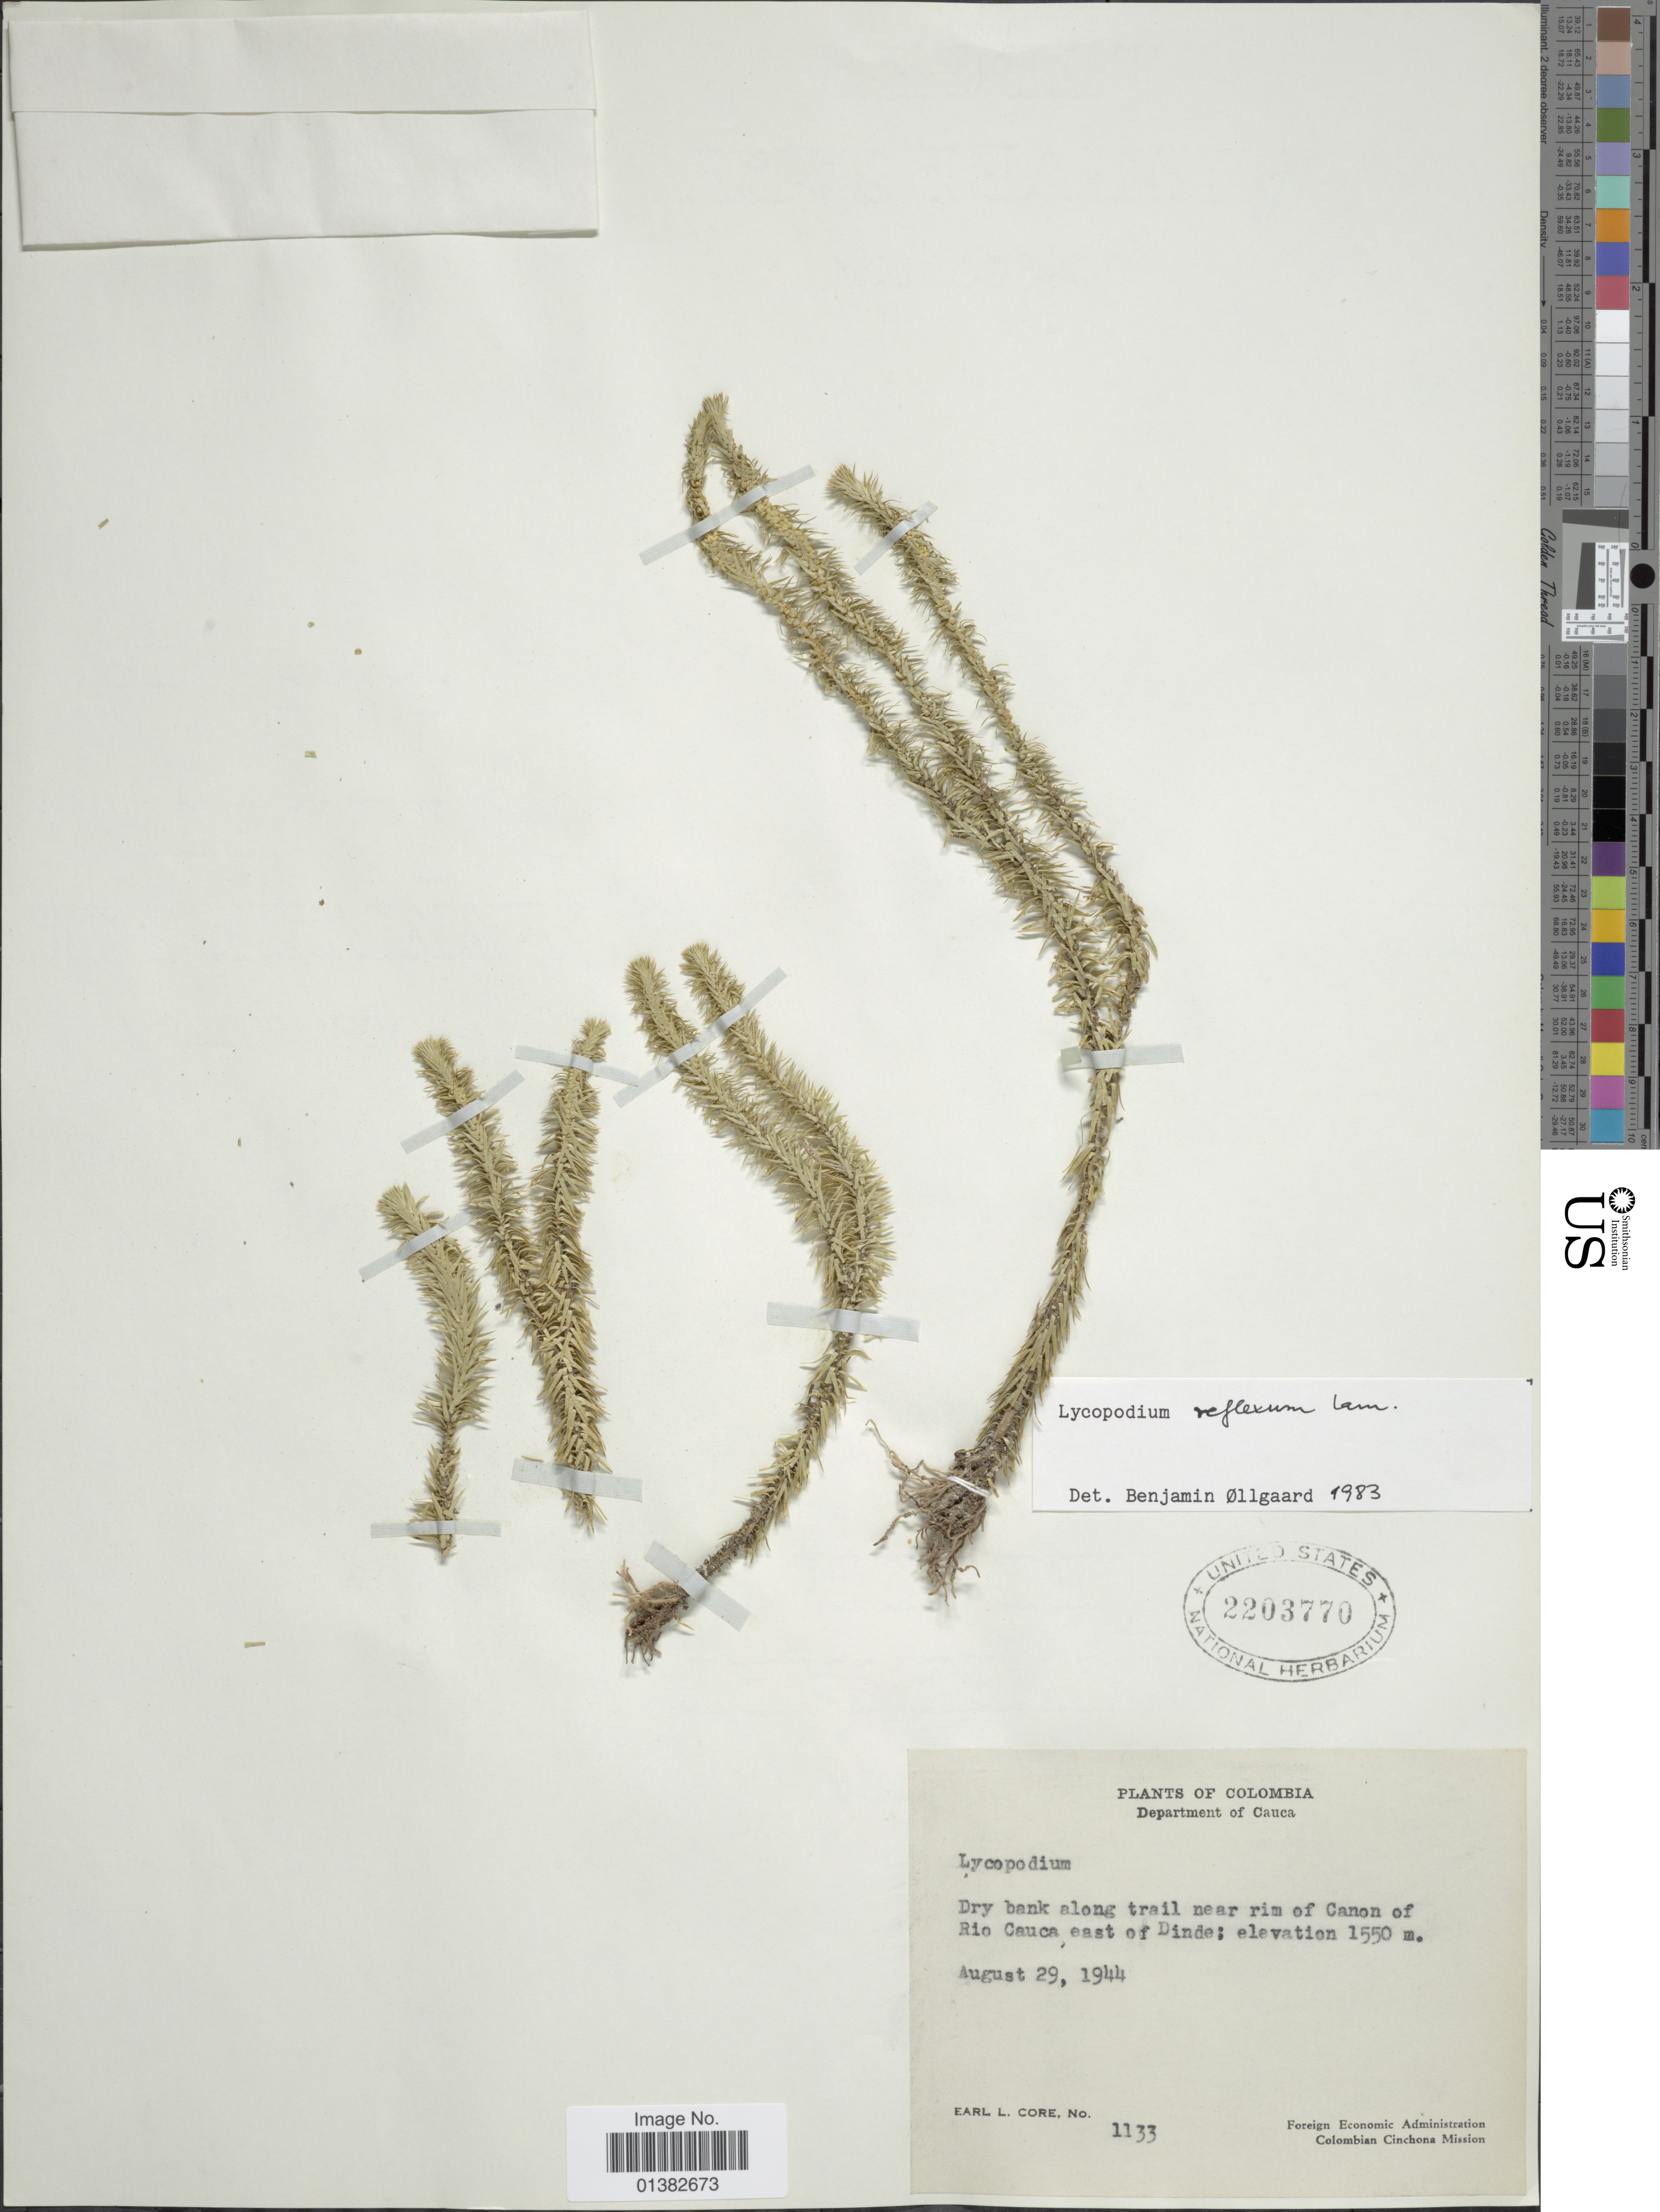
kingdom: Plantae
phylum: Tracheophyta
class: Lycopodiopsida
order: Lycopodiales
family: Lycopodiaceae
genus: Phlegmariurus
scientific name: Phlegmariurus reflexus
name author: (Lam.) B. Øllg.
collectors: E. L. Core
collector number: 1133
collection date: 1944-08-29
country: Colombia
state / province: Cauca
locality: Dry bank along trail near rim of Canon of Rio Cauca east of Dinde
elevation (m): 1550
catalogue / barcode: US 2203770